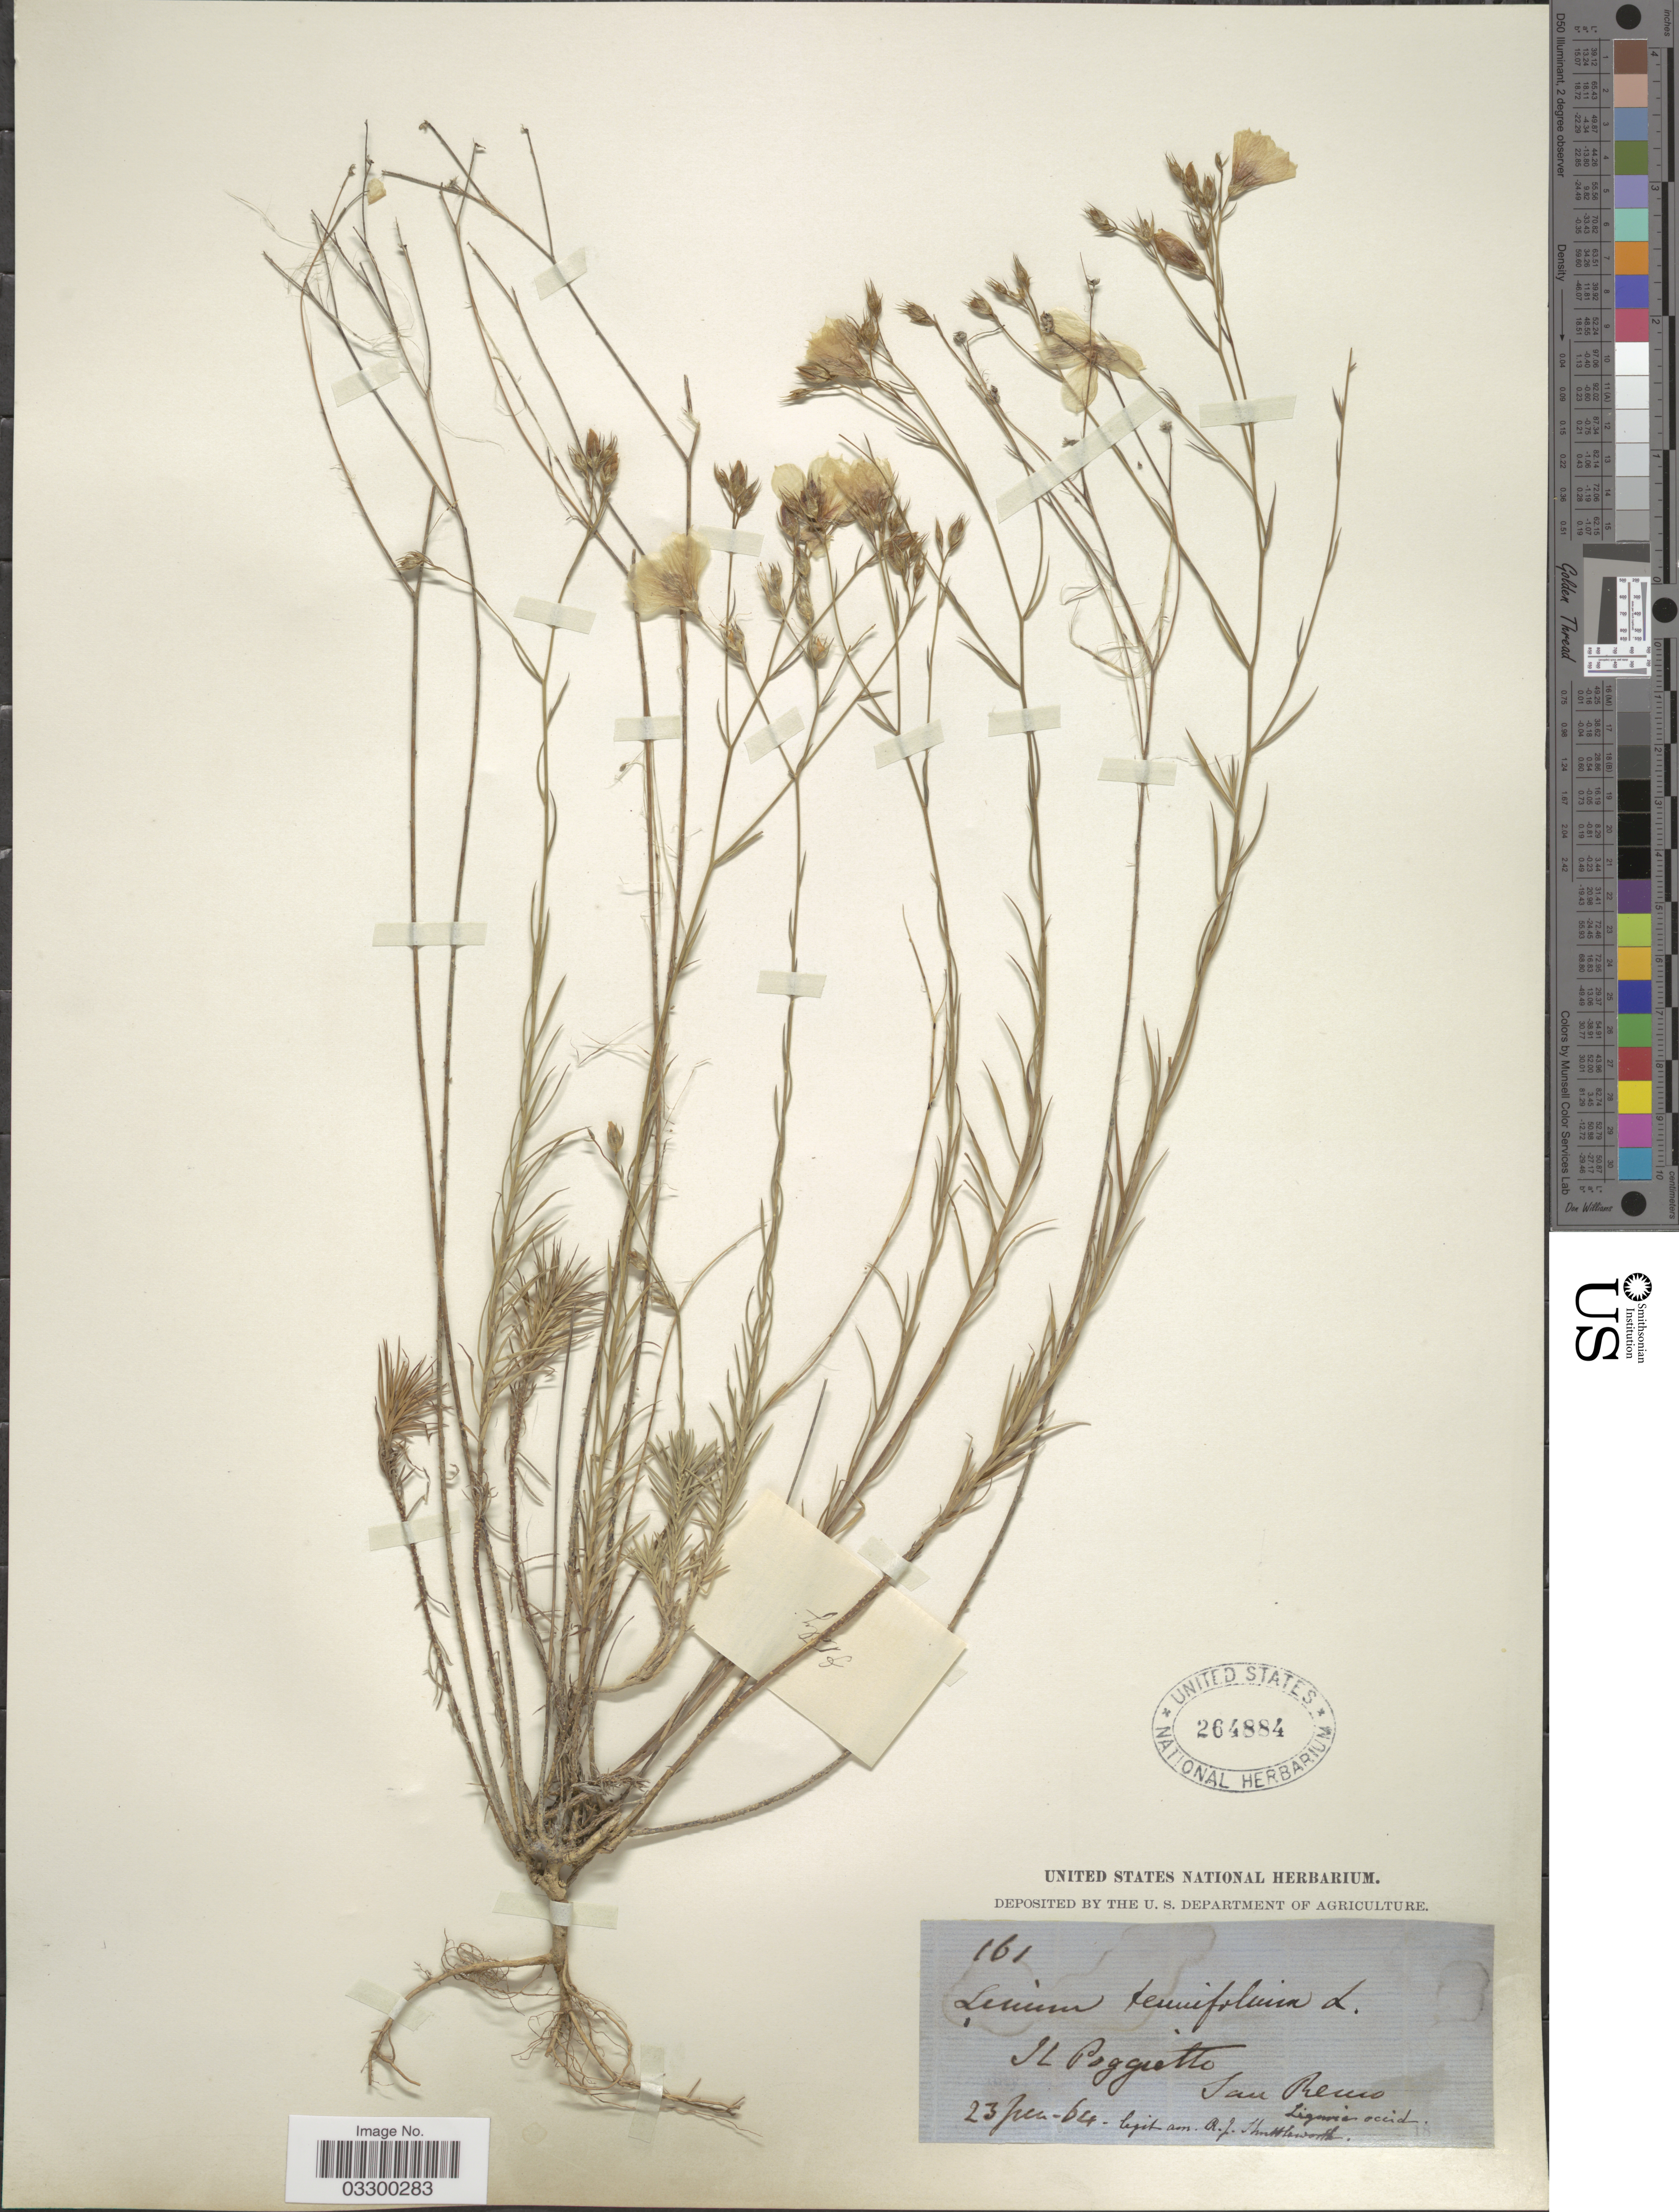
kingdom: Plantae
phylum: Tracheophyta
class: Magnoliopsida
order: Malpighiales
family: Linaceae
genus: Linum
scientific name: Linum tenuifolium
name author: L.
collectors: R. Shuttleworth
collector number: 161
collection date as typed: Transcribed d/m/y: 23/6/64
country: Italy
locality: JL [interpreted] Poggietto, San Remo.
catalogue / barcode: US 264884